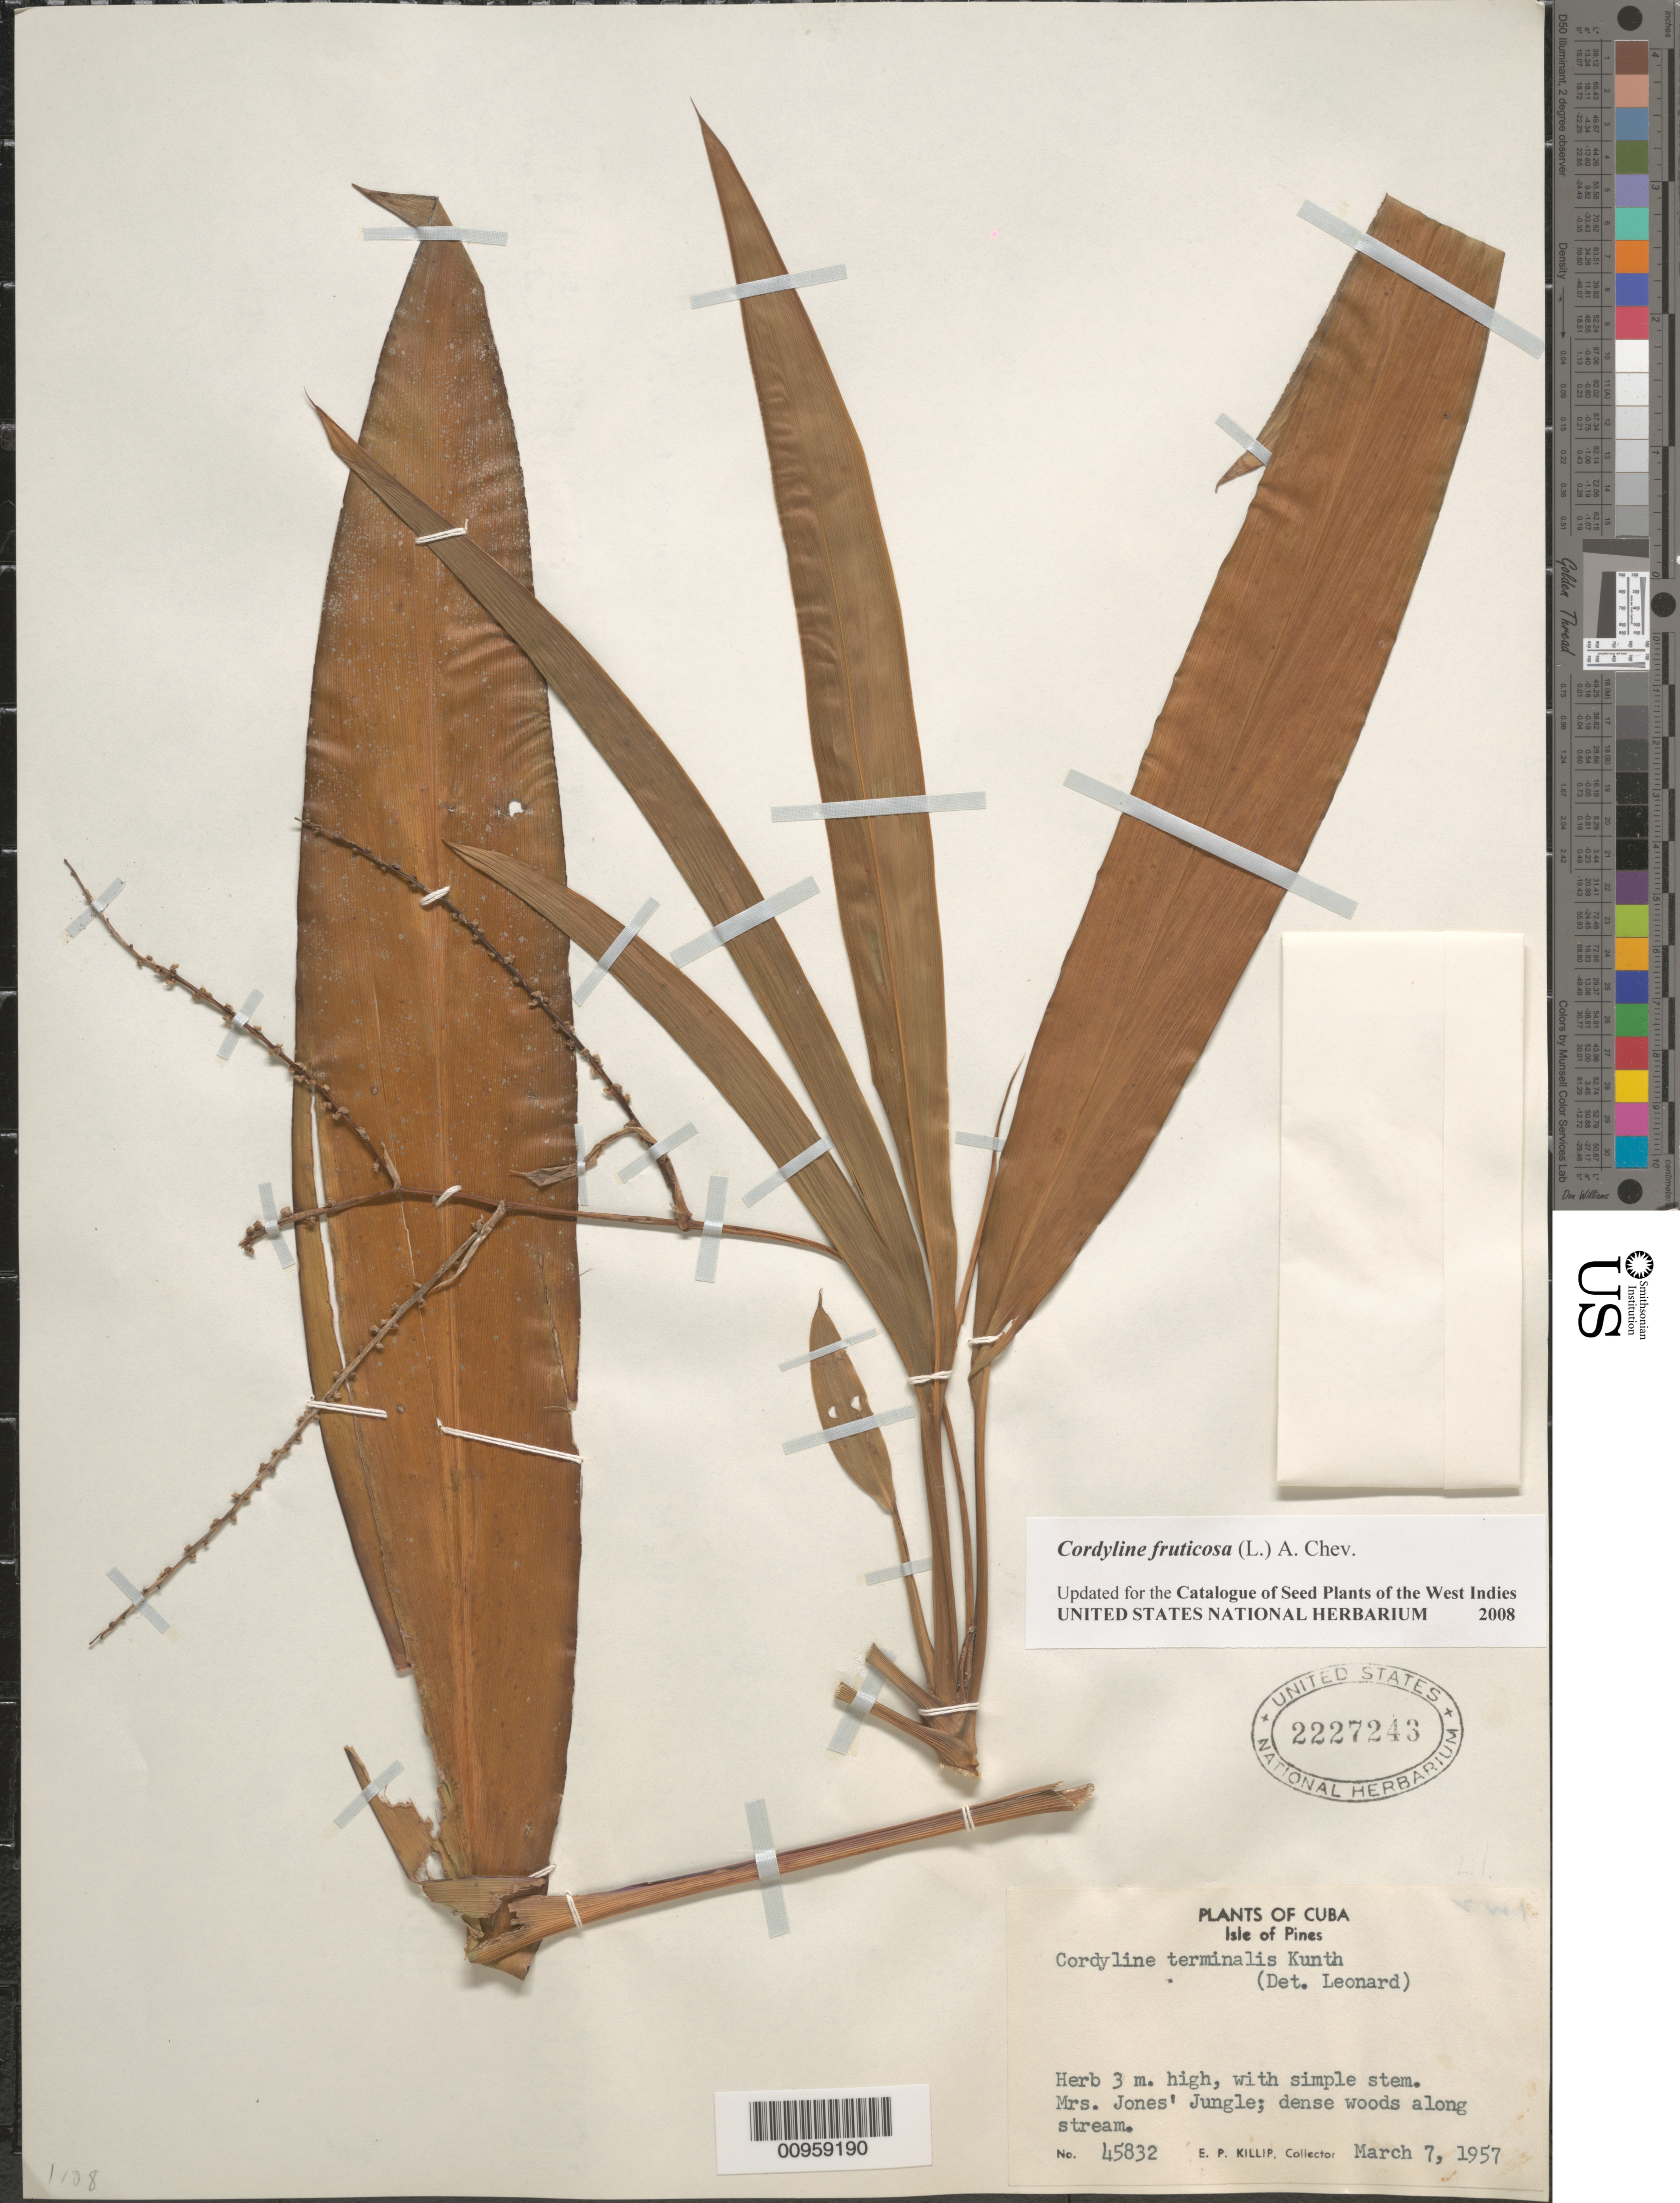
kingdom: Plantae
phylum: Tracheophyta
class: Liliopsida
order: Asparagales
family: Asparagaceae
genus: Cordyline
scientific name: Cordyline fruticosa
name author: (L.) A. Chev.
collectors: E. P. Killip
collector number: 45832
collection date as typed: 07 Mar 1957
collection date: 1957-03-07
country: Cuba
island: Isla de la Juventud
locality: Mrs Jones' Jungle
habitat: Dense woods along stream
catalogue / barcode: US 2227243